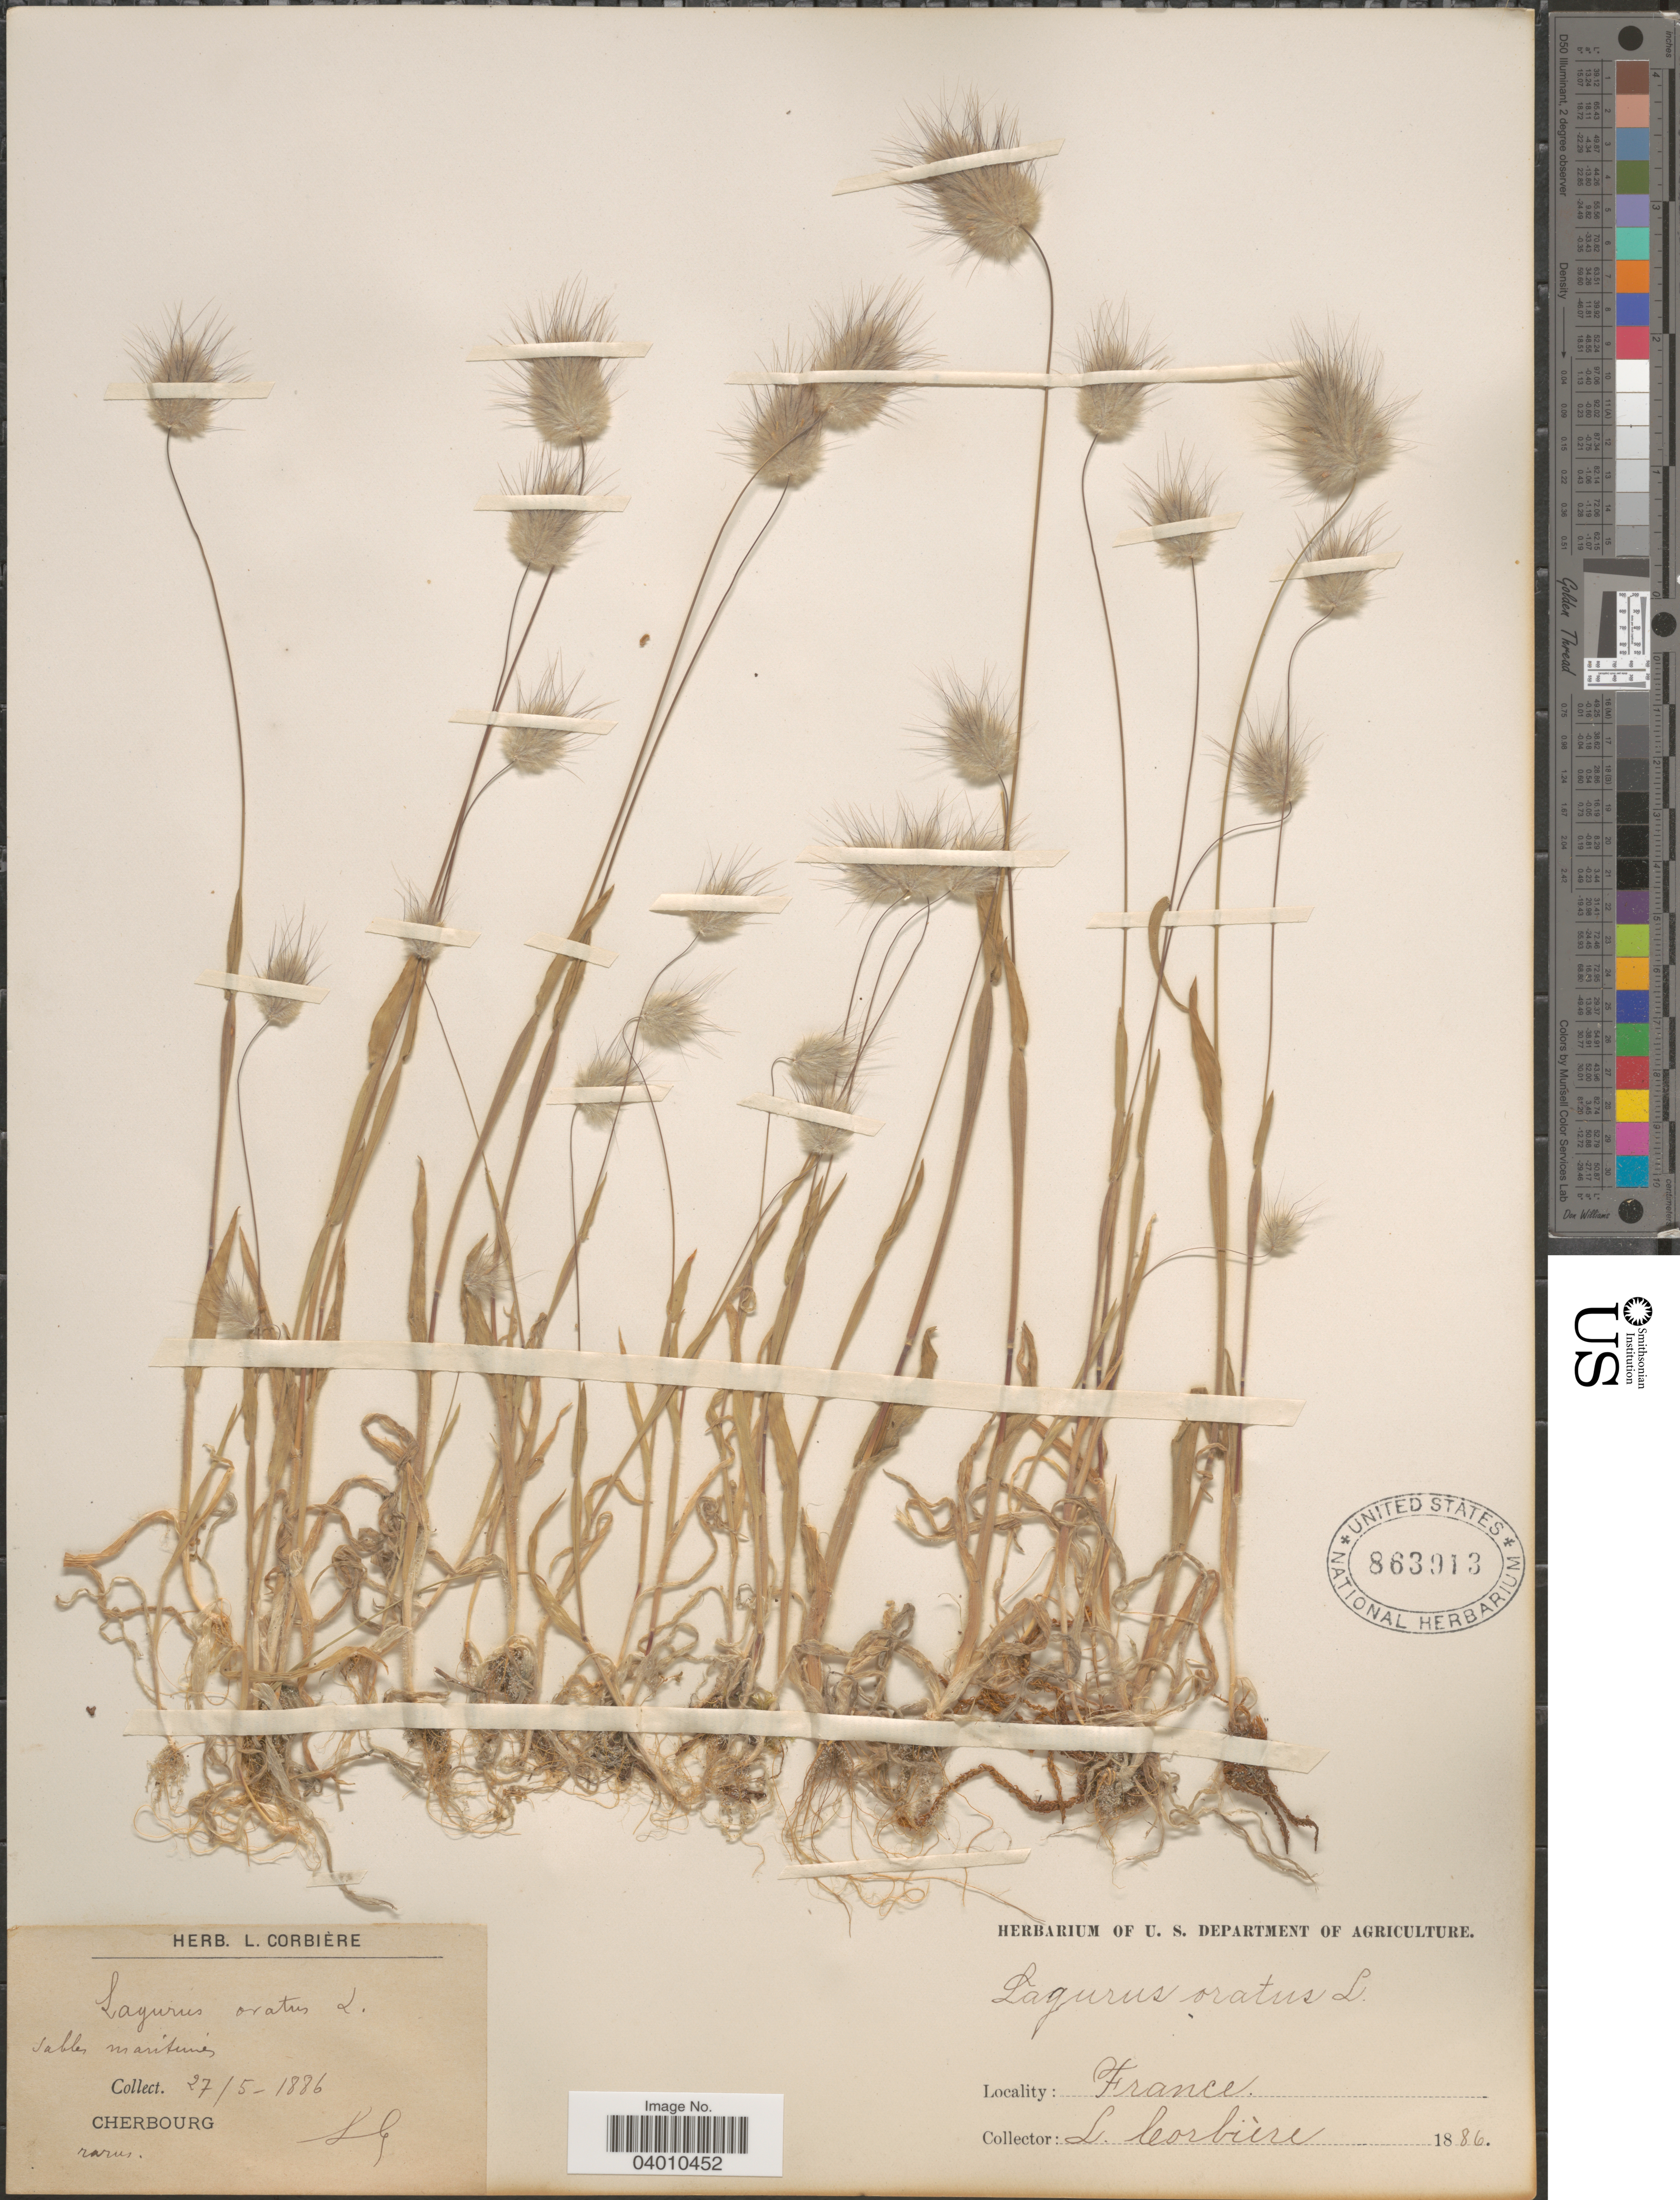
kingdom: Plantae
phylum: Tracheophyta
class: Liliopsida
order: Poales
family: Poaceae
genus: Lagurus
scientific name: Lagurus ovatus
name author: L.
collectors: L. Corbière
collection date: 1886-05-27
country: France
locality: Cherbourg.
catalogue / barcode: US 863913